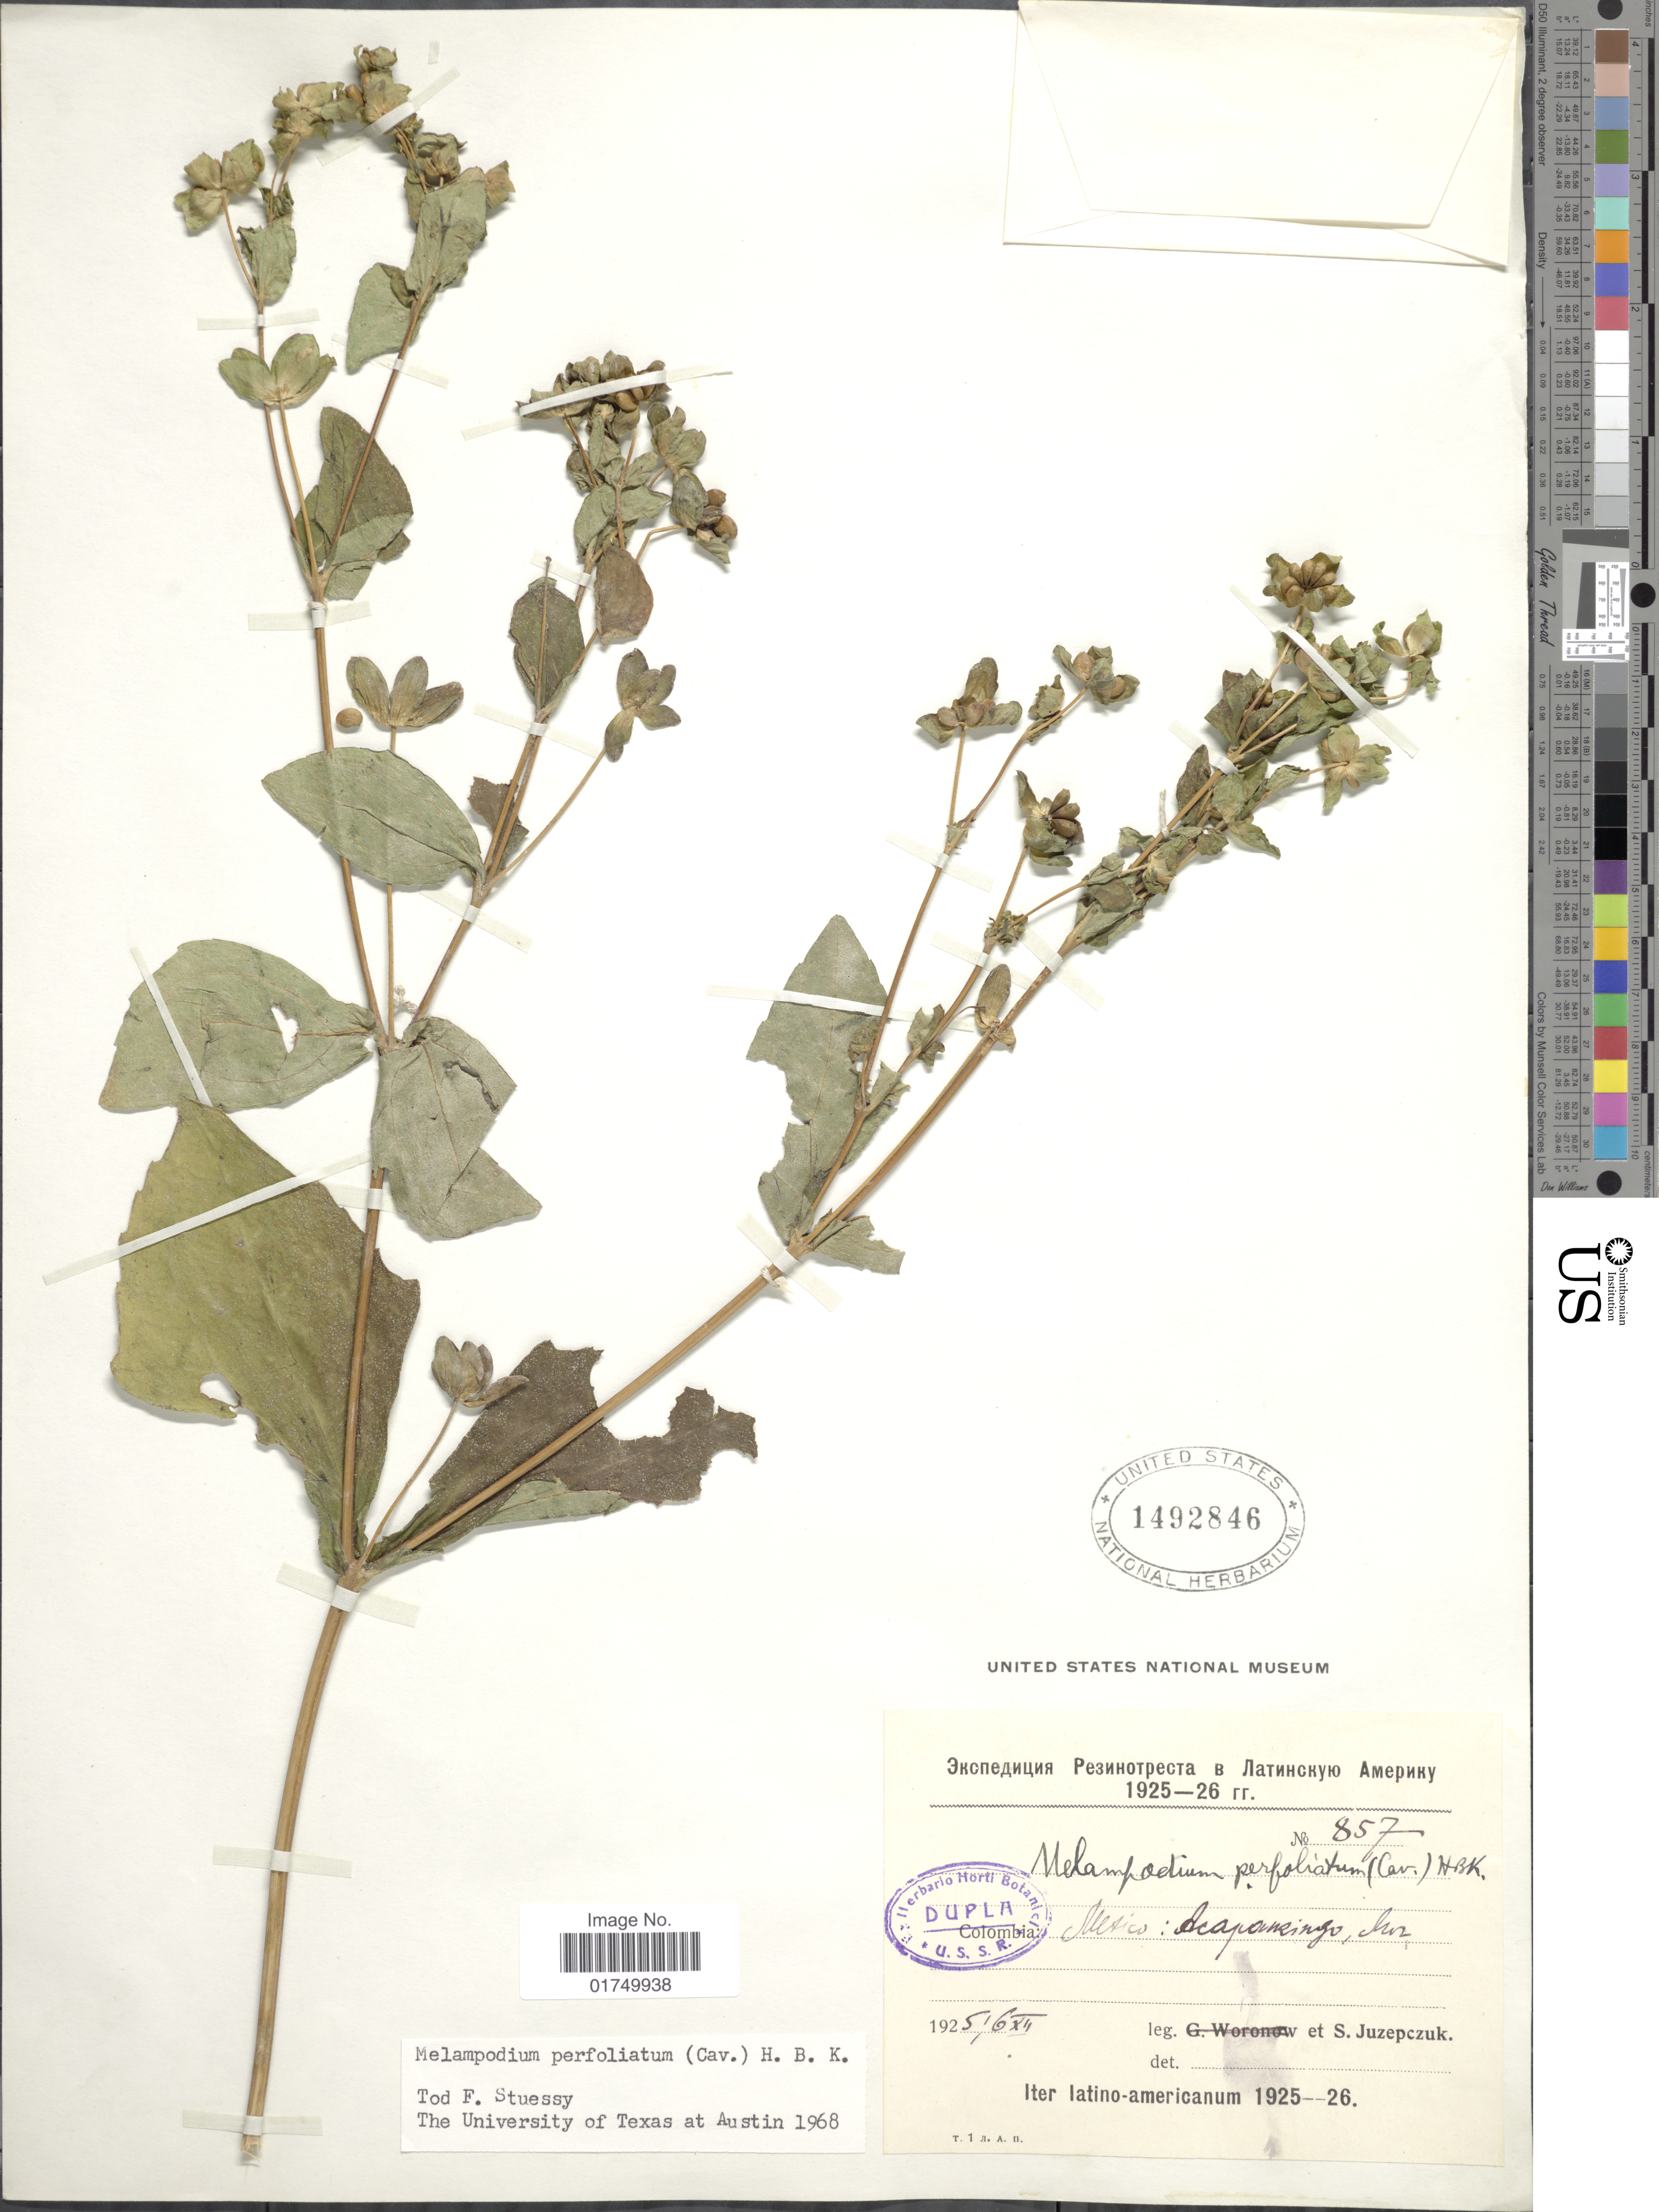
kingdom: Plantae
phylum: Tracheophyta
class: Magnoliopsida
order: Asterales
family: Asteraceae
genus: Melampodium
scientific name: Melampodium perfoliatum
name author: (Cav.) Kunth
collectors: S. V. Juzepczuk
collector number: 857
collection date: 1925-12-06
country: Mexico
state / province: Morelos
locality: Mexico: Acapanzingo, Mor.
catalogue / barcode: US 1492846